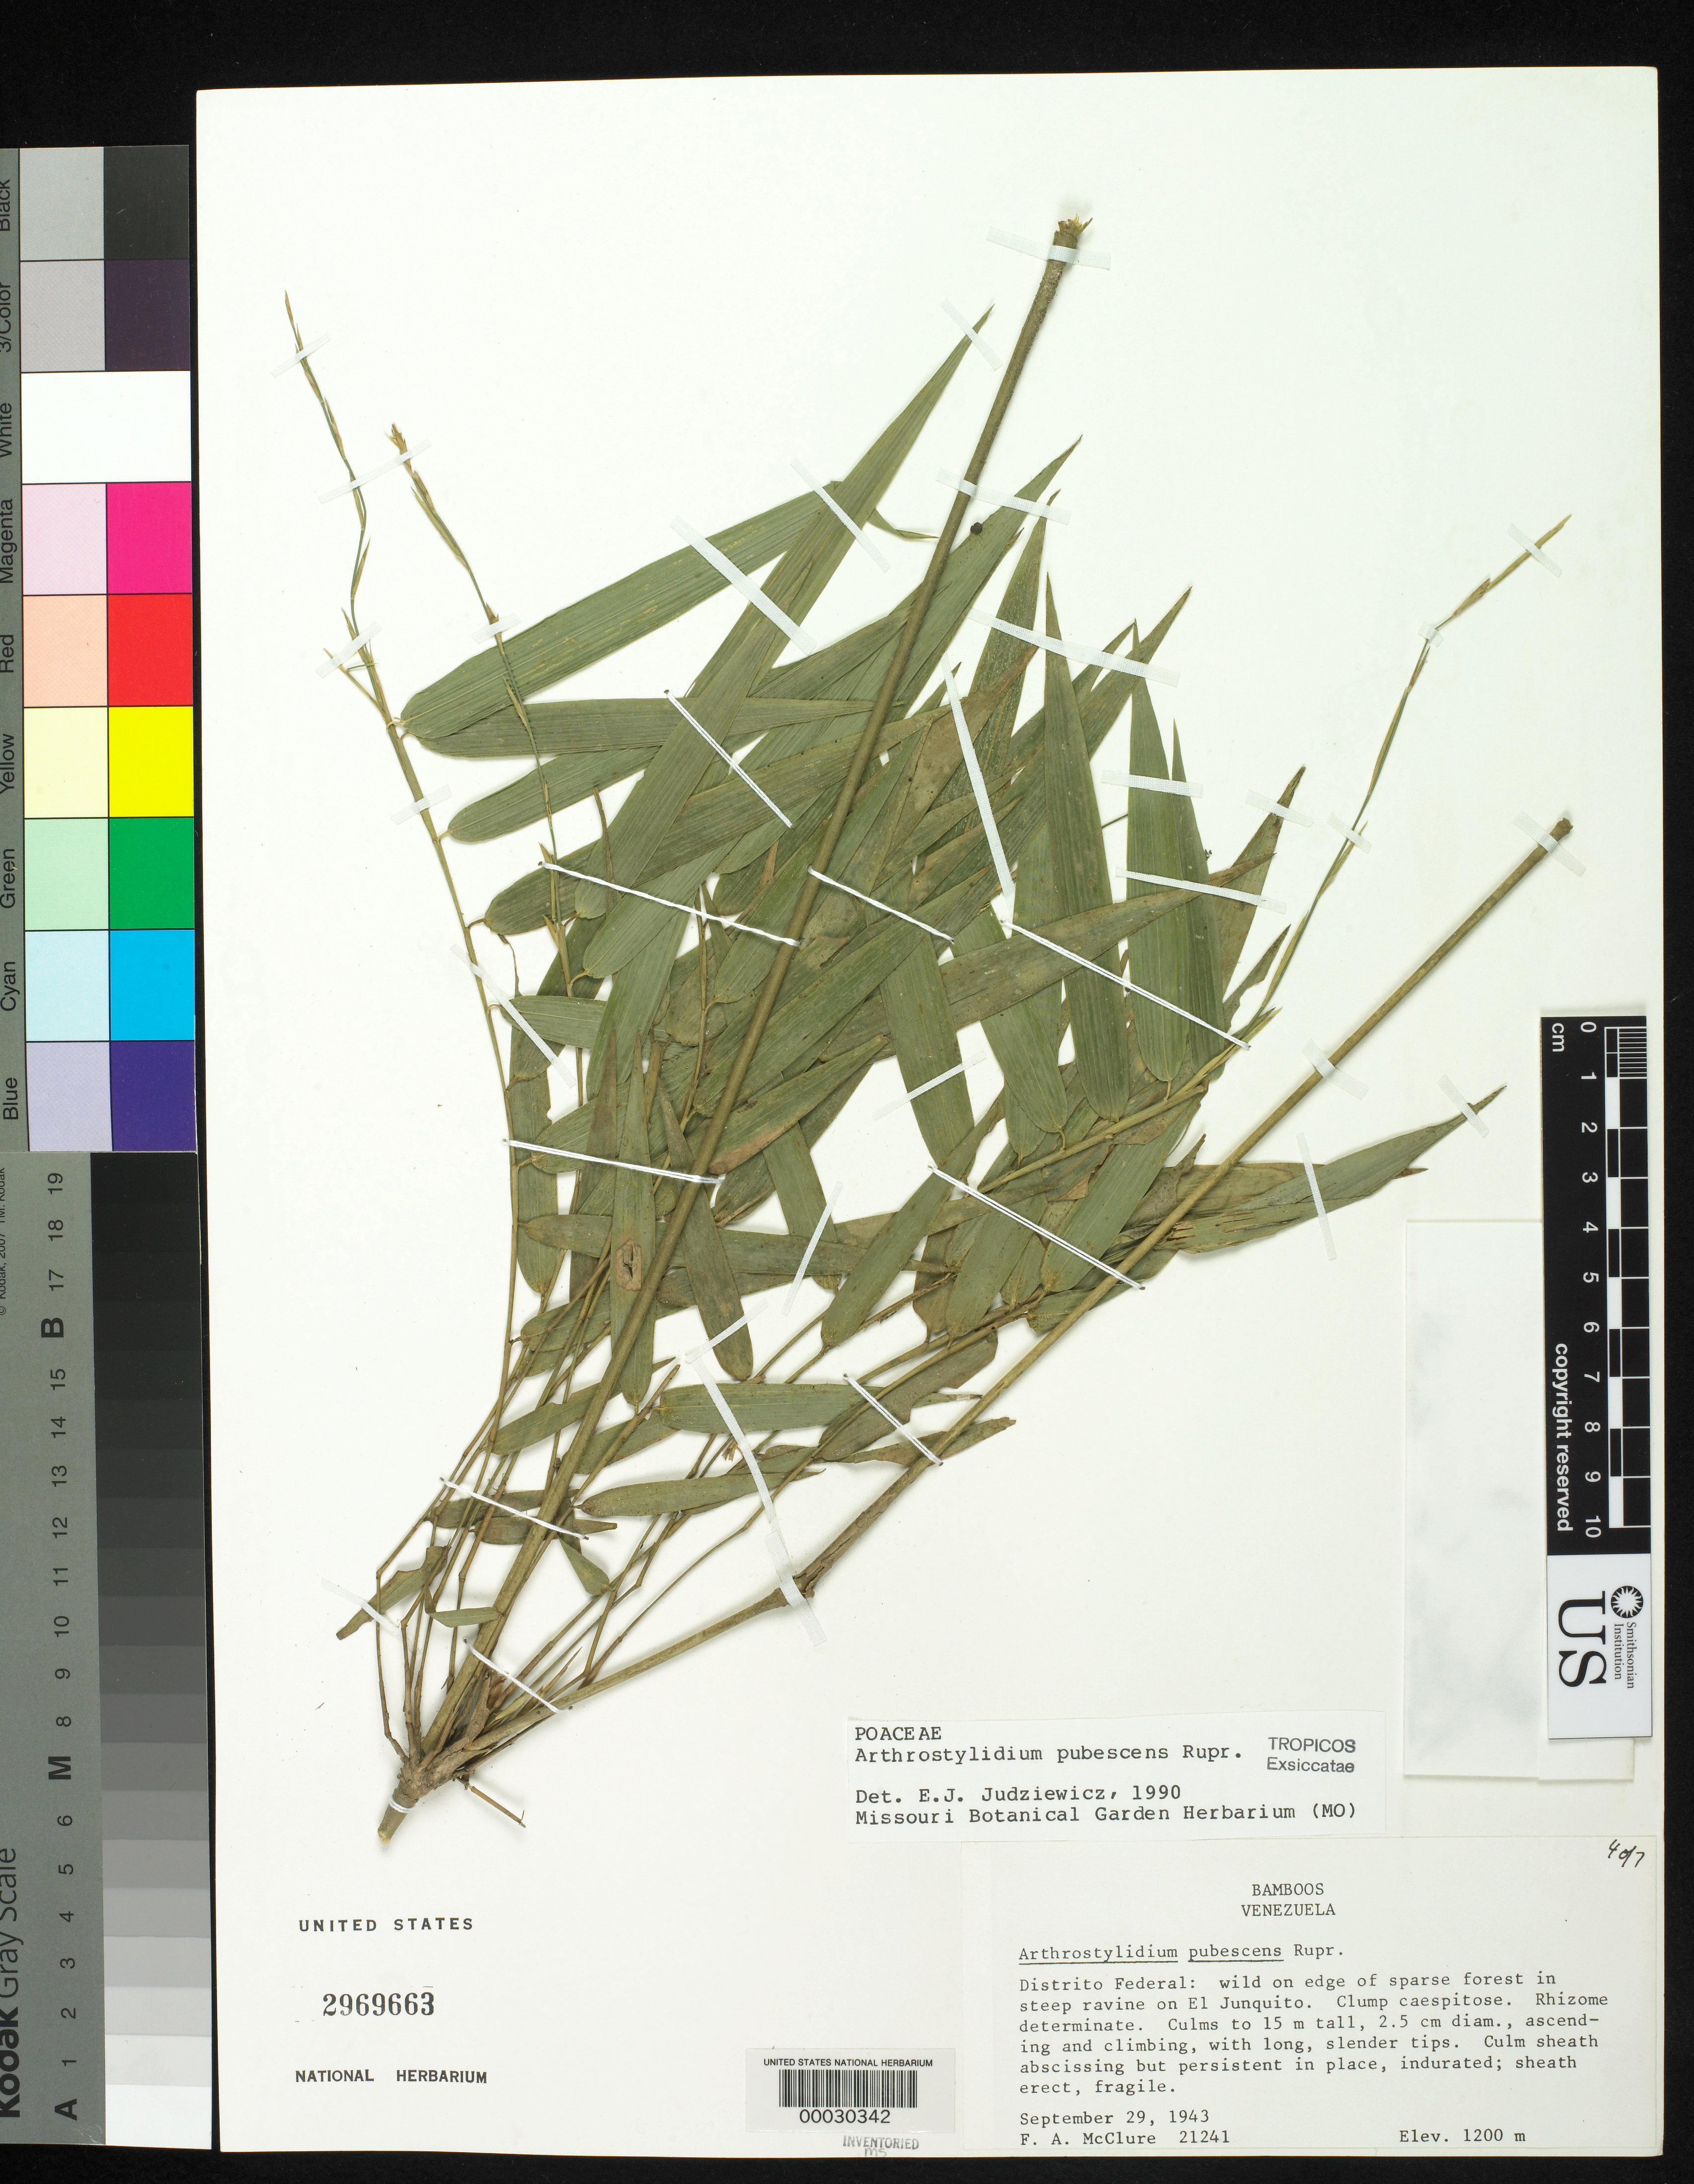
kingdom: Plantae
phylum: Tracheophyta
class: Liliopsida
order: Poales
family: Poaceae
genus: Arthrostylidium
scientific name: Arthrostylidium pubescens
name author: Rupr.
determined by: Judziewicz, E. J.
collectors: F. A. McClure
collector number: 21241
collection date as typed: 29 Sep 1943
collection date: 1943-09-29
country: Venezuela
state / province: Distrito Federal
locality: El junquito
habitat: On edge of sparse forest in steep ravine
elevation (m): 1200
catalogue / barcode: US 2969663